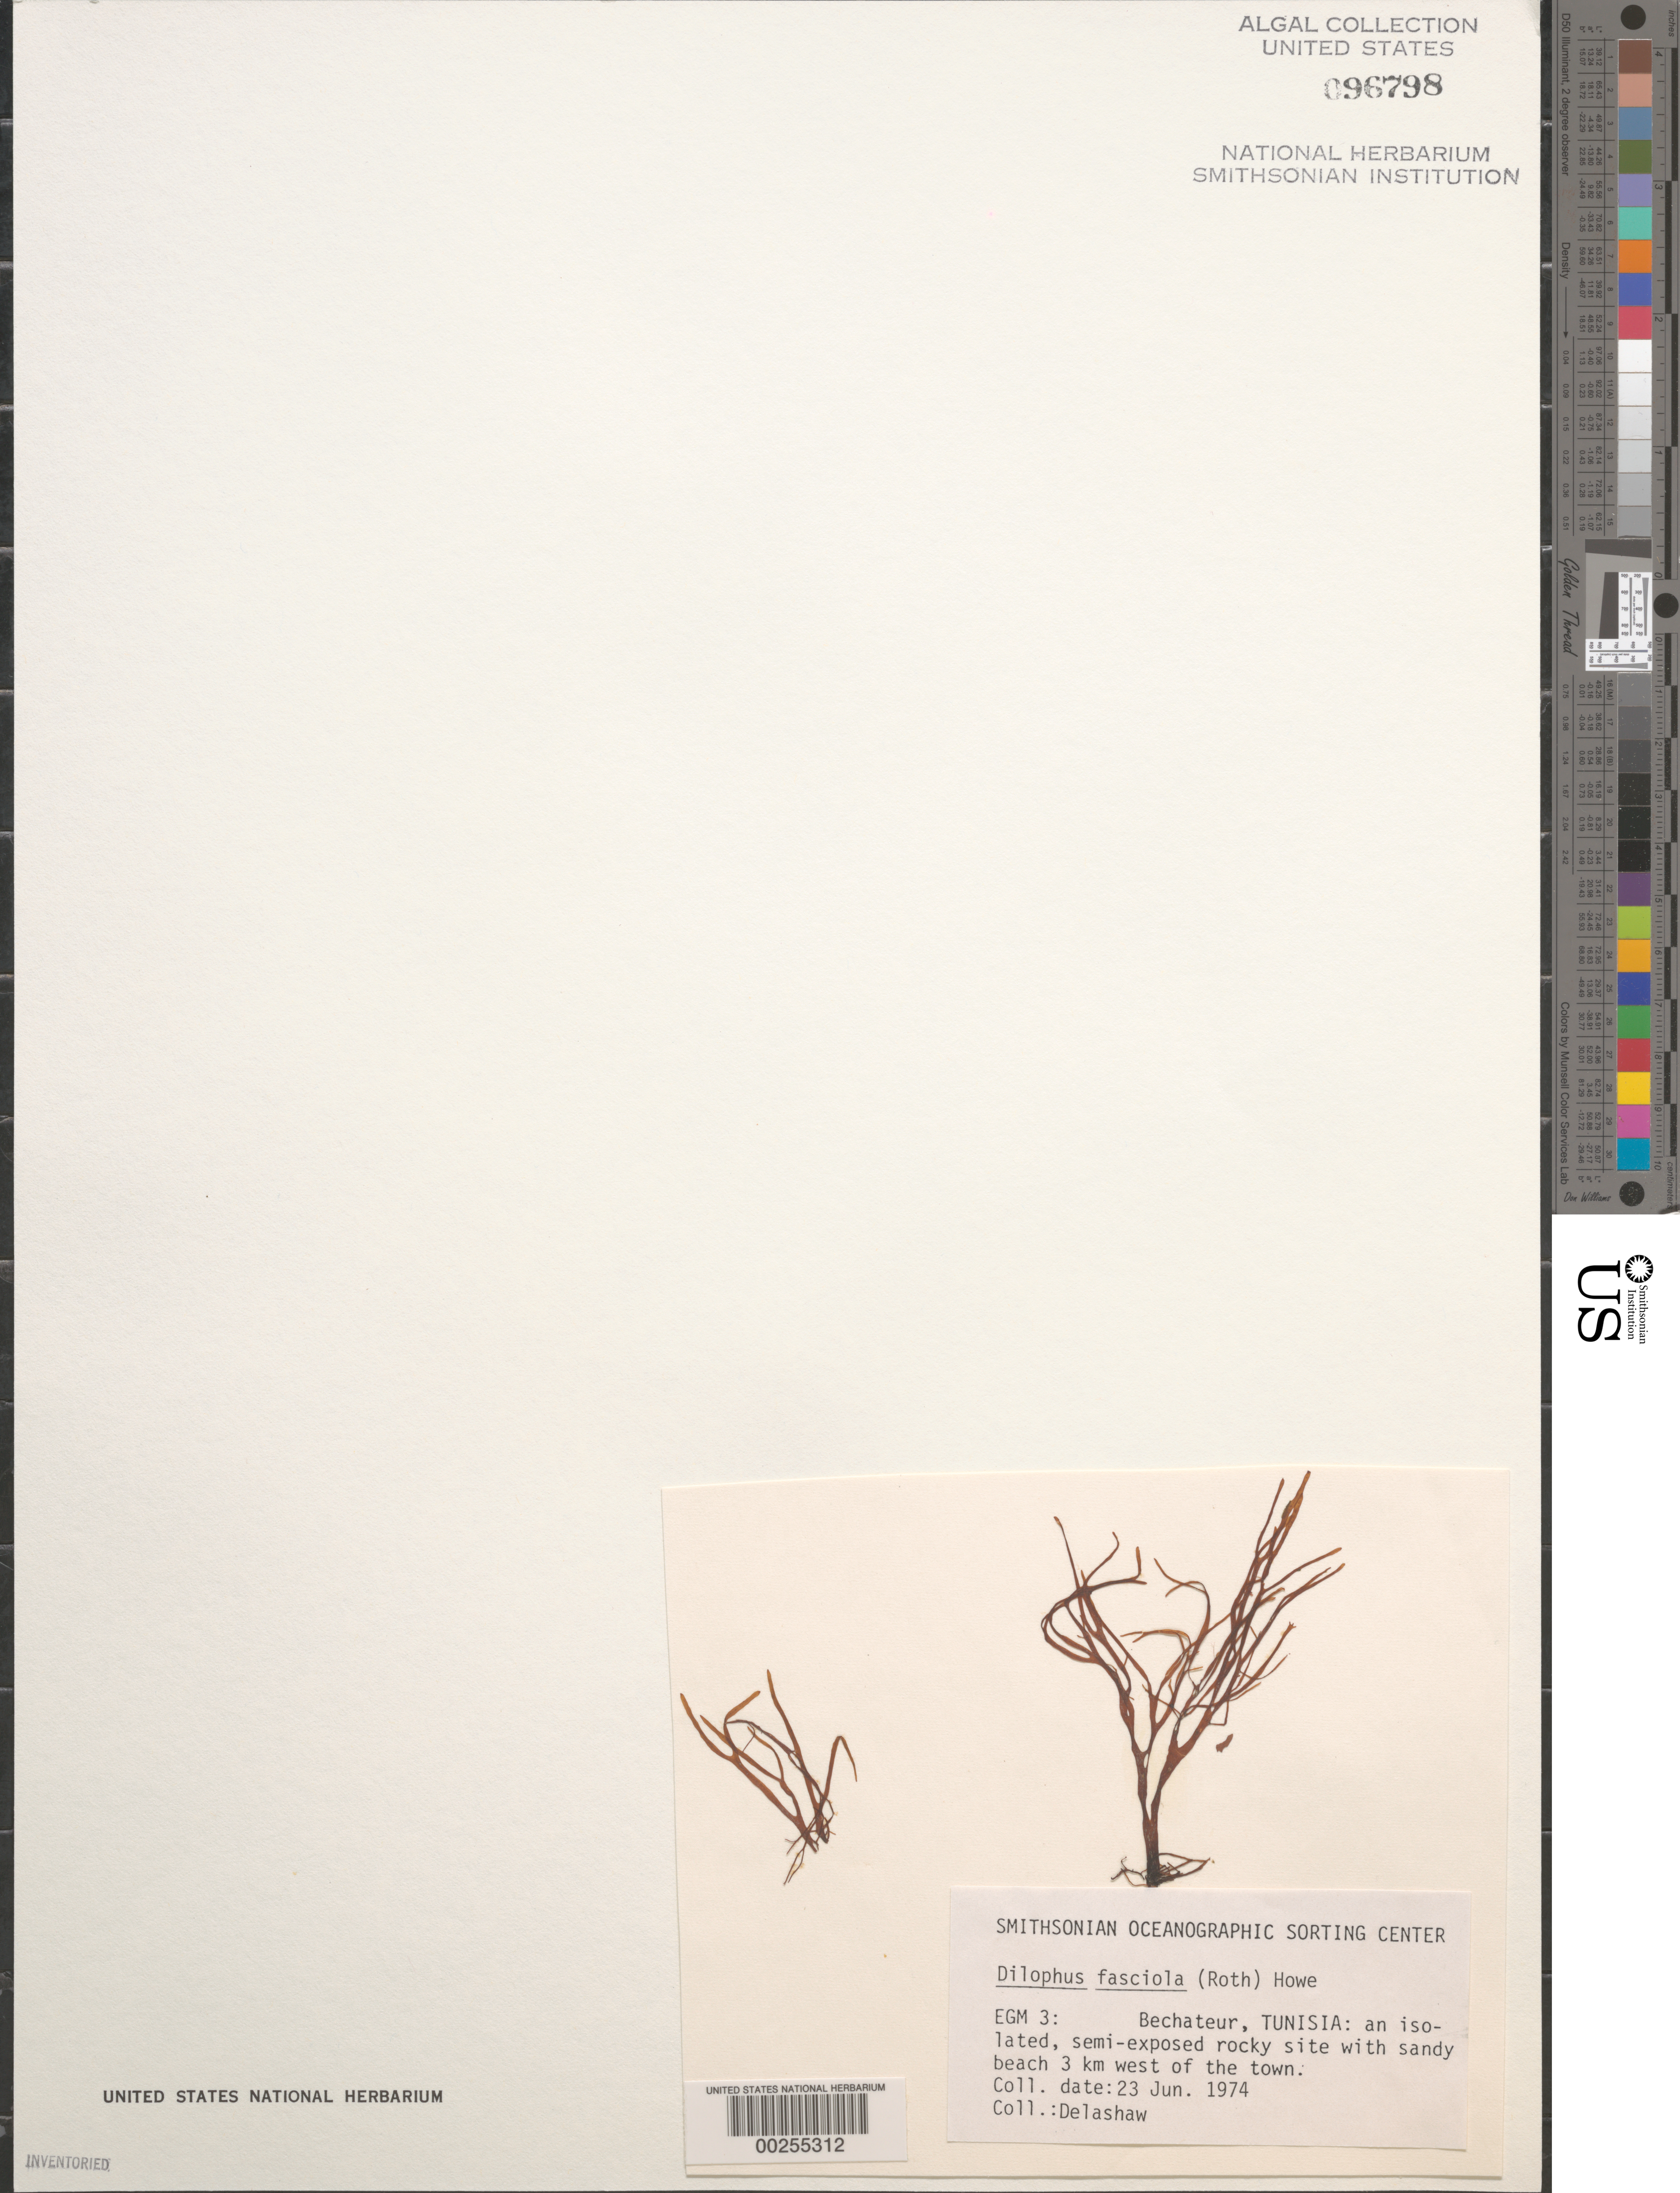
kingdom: Chromista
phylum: Ochrophyta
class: Phaeophyceae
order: Dictyotales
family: Dictyotaceae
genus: Dictyota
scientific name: Dictyota fasciola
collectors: -. Delashaw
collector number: EGM 3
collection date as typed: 23 Jun 1974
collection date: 1974-06-23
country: Tunisia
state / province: Bizerte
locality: Three km west of bechateur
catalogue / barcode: US 96798